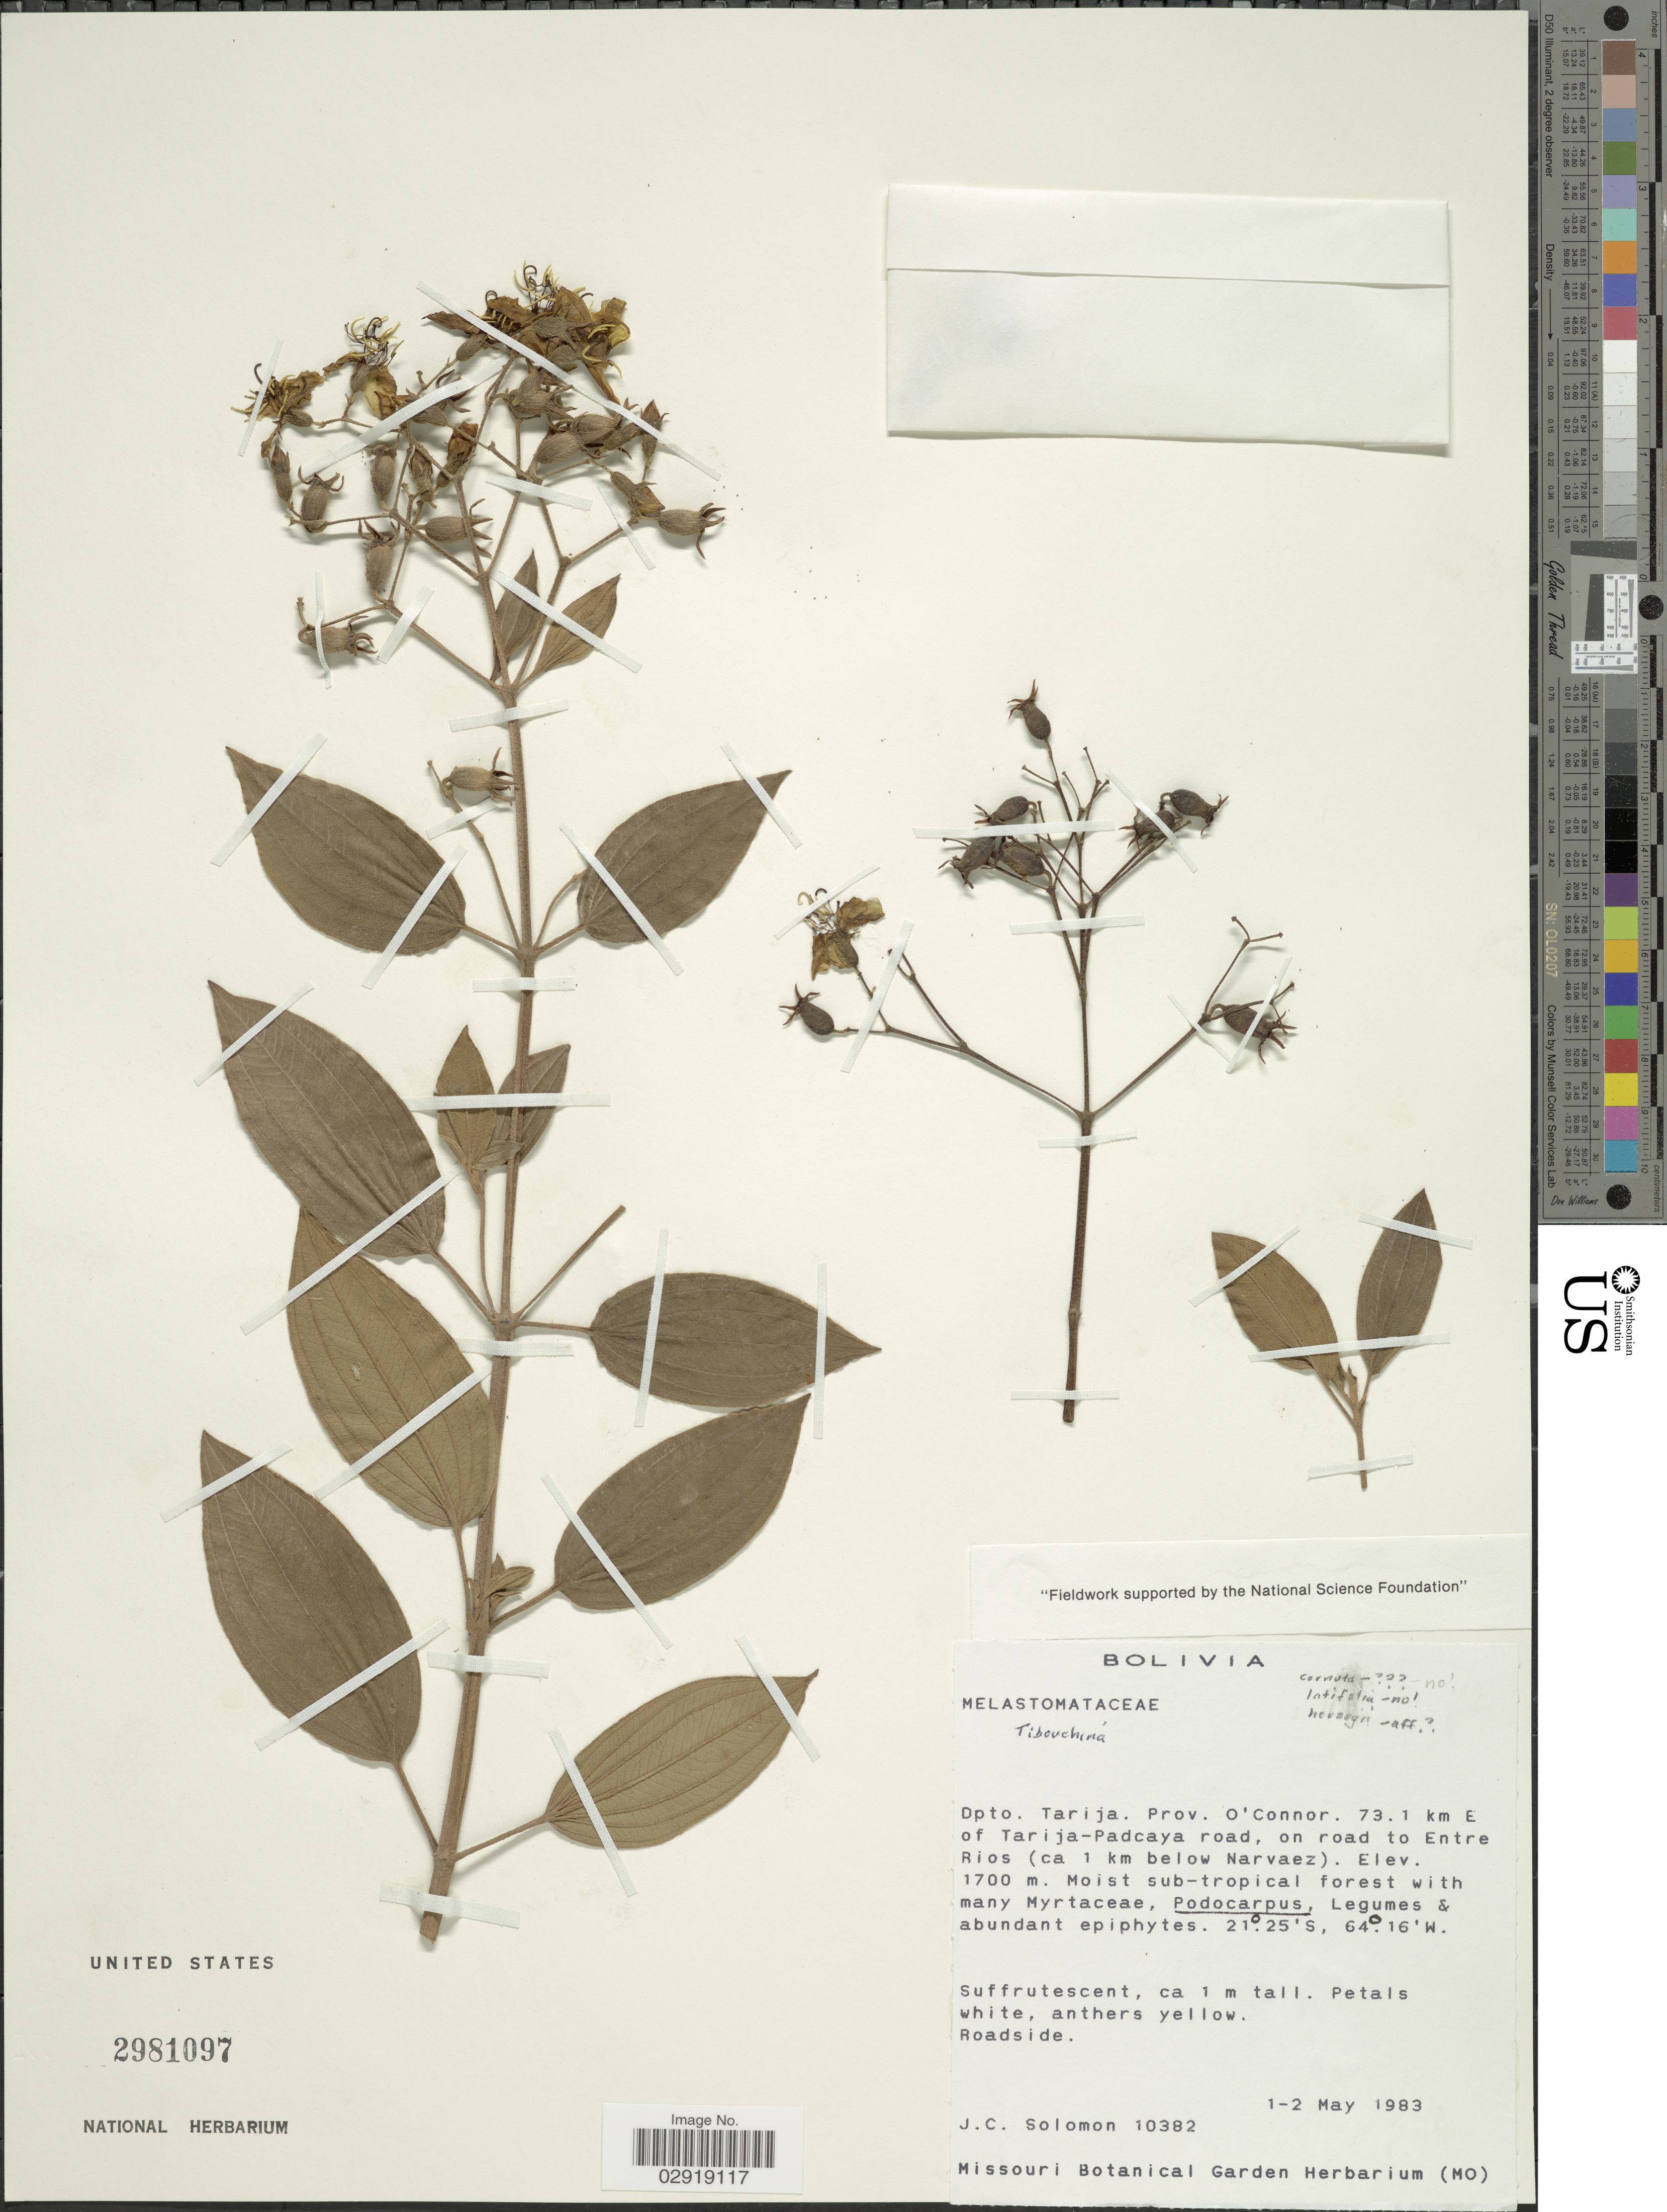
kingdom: Plantae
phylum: Tracheophyta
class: Magnoliopsida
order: Myrtales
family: Melastomataceae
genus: Chaetogastra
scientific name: Chaetogastra sp.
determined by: Michelangeli, F. A.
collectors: J. C. Solomon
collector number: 10382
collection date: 1983-05-01/1983-05-02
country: Bolivia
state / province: Tarija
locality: Dpto. Tarija. Prov. O' Connor. 73.1 km E of Tarija-Padcaya road, on road to Entre Rios (ca 1 km below Narvaez).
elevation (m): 1700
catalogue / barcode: US 2981097